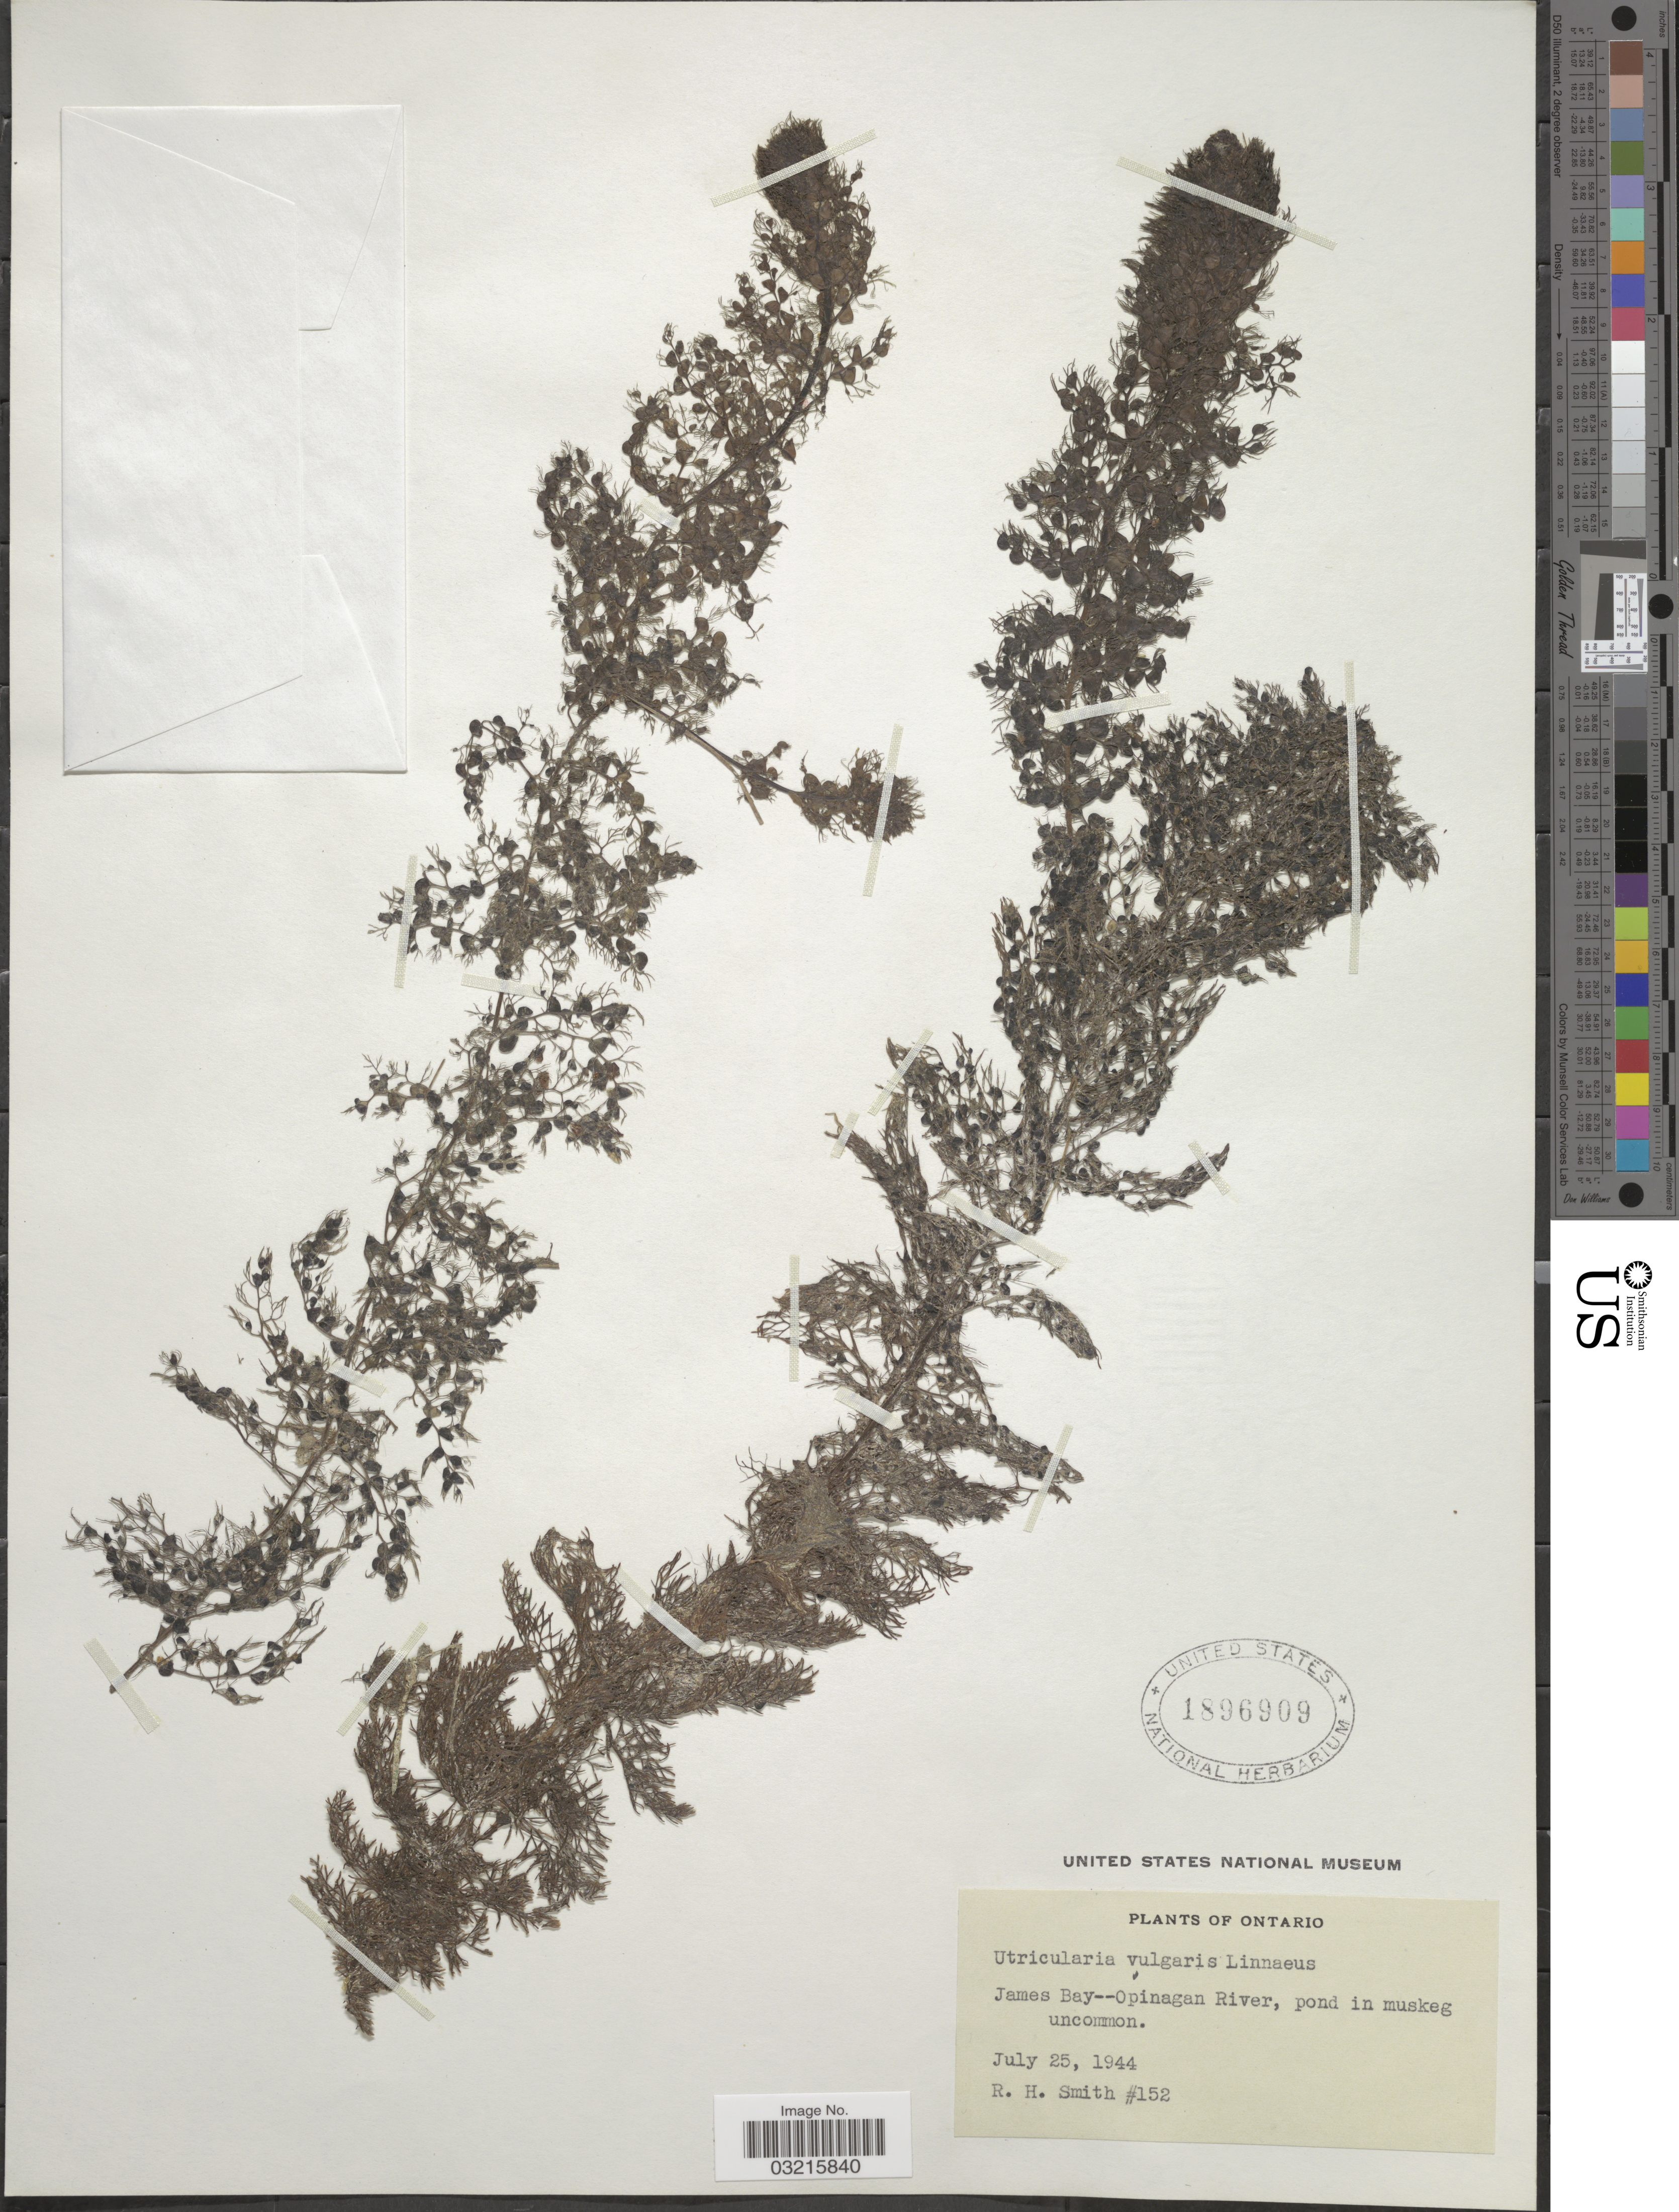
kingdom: Plantae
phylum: Tracheophyta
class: Magnoliopsida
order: Lamiales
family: Lentibulariaceae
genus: Utricularia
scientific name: Utricularia vulgaris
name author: L.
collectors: R. H. Smith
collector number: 152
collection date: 1944-07-25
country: Canada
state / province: Ontario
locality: James Bay--Opinagan River.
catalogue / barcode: US 1896909